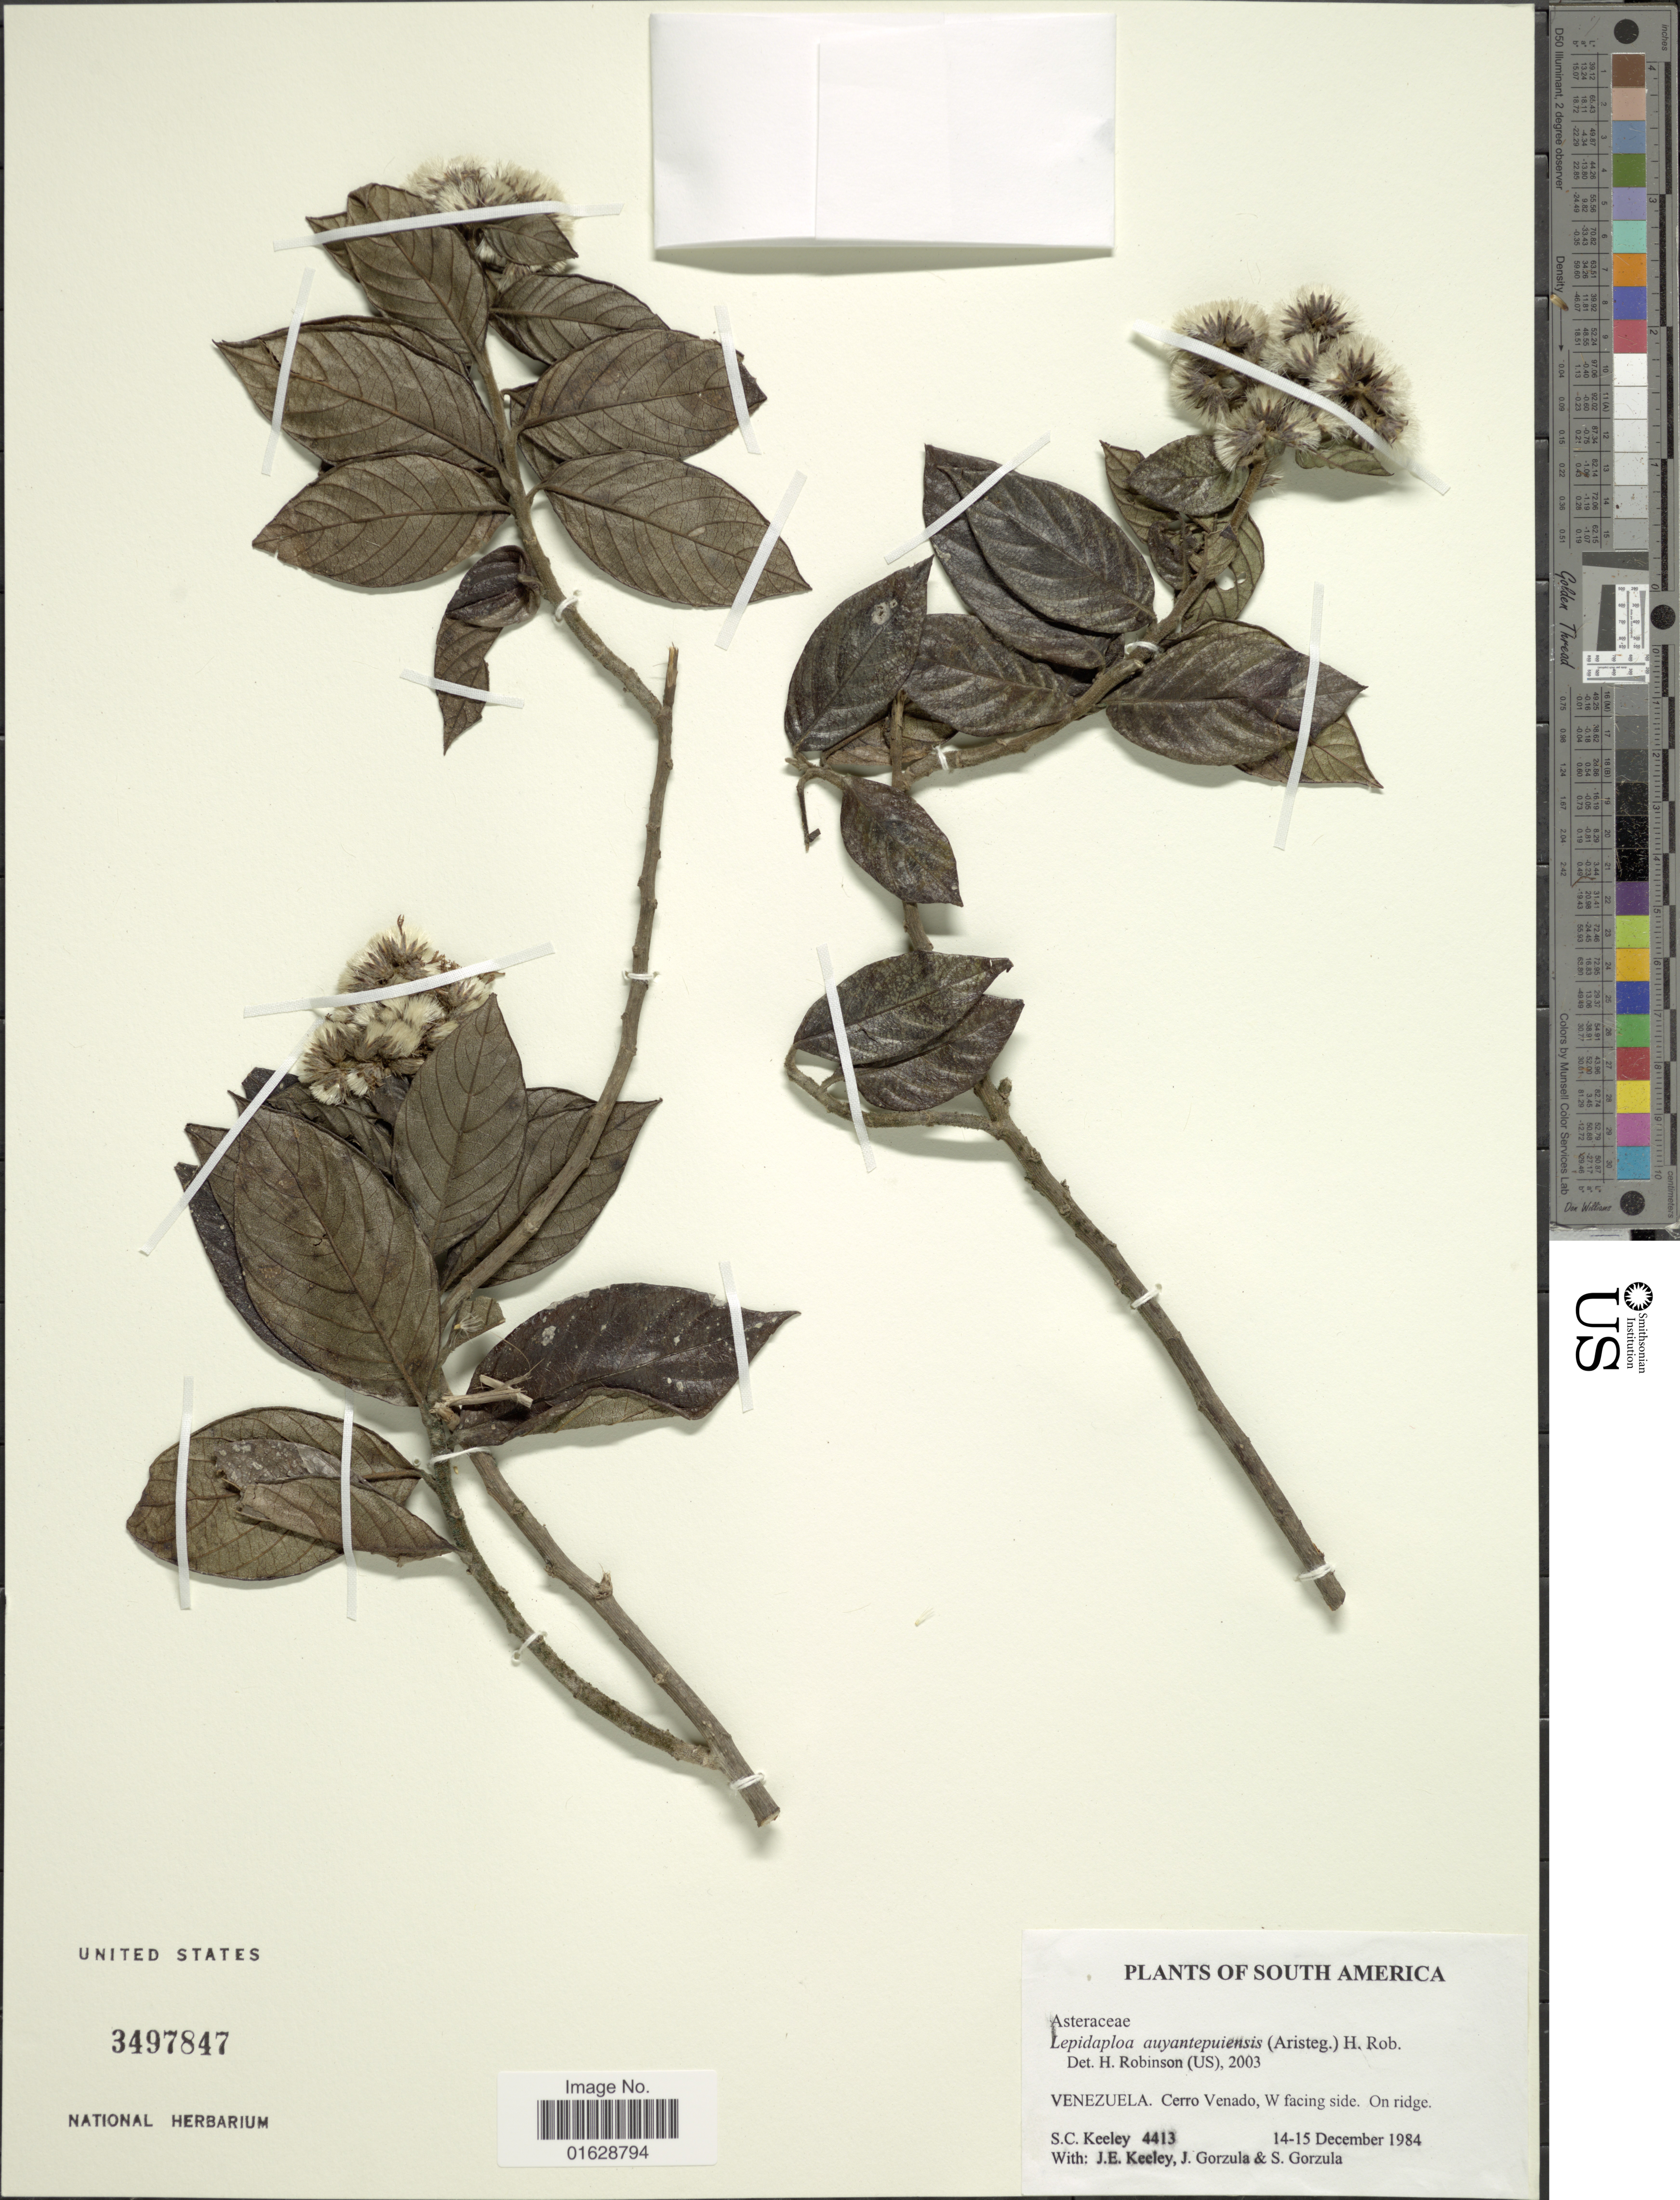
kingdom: Plantae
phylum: Tracheophyta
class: Magnoliopsida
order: Asterales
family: Asteraceae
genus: Lepidaploa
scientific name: Lepidaploa ehretiifolia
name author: (Benth.) H. Rob.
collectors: S. C. Keeley, J. E. Keeley, J. Gorzula & S. Gorzula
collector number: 4413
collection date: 1984-12-14/1984-12-15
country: Venezuela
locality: Cerro Venado, W facing side. On ridge.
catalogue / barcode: US 3497847